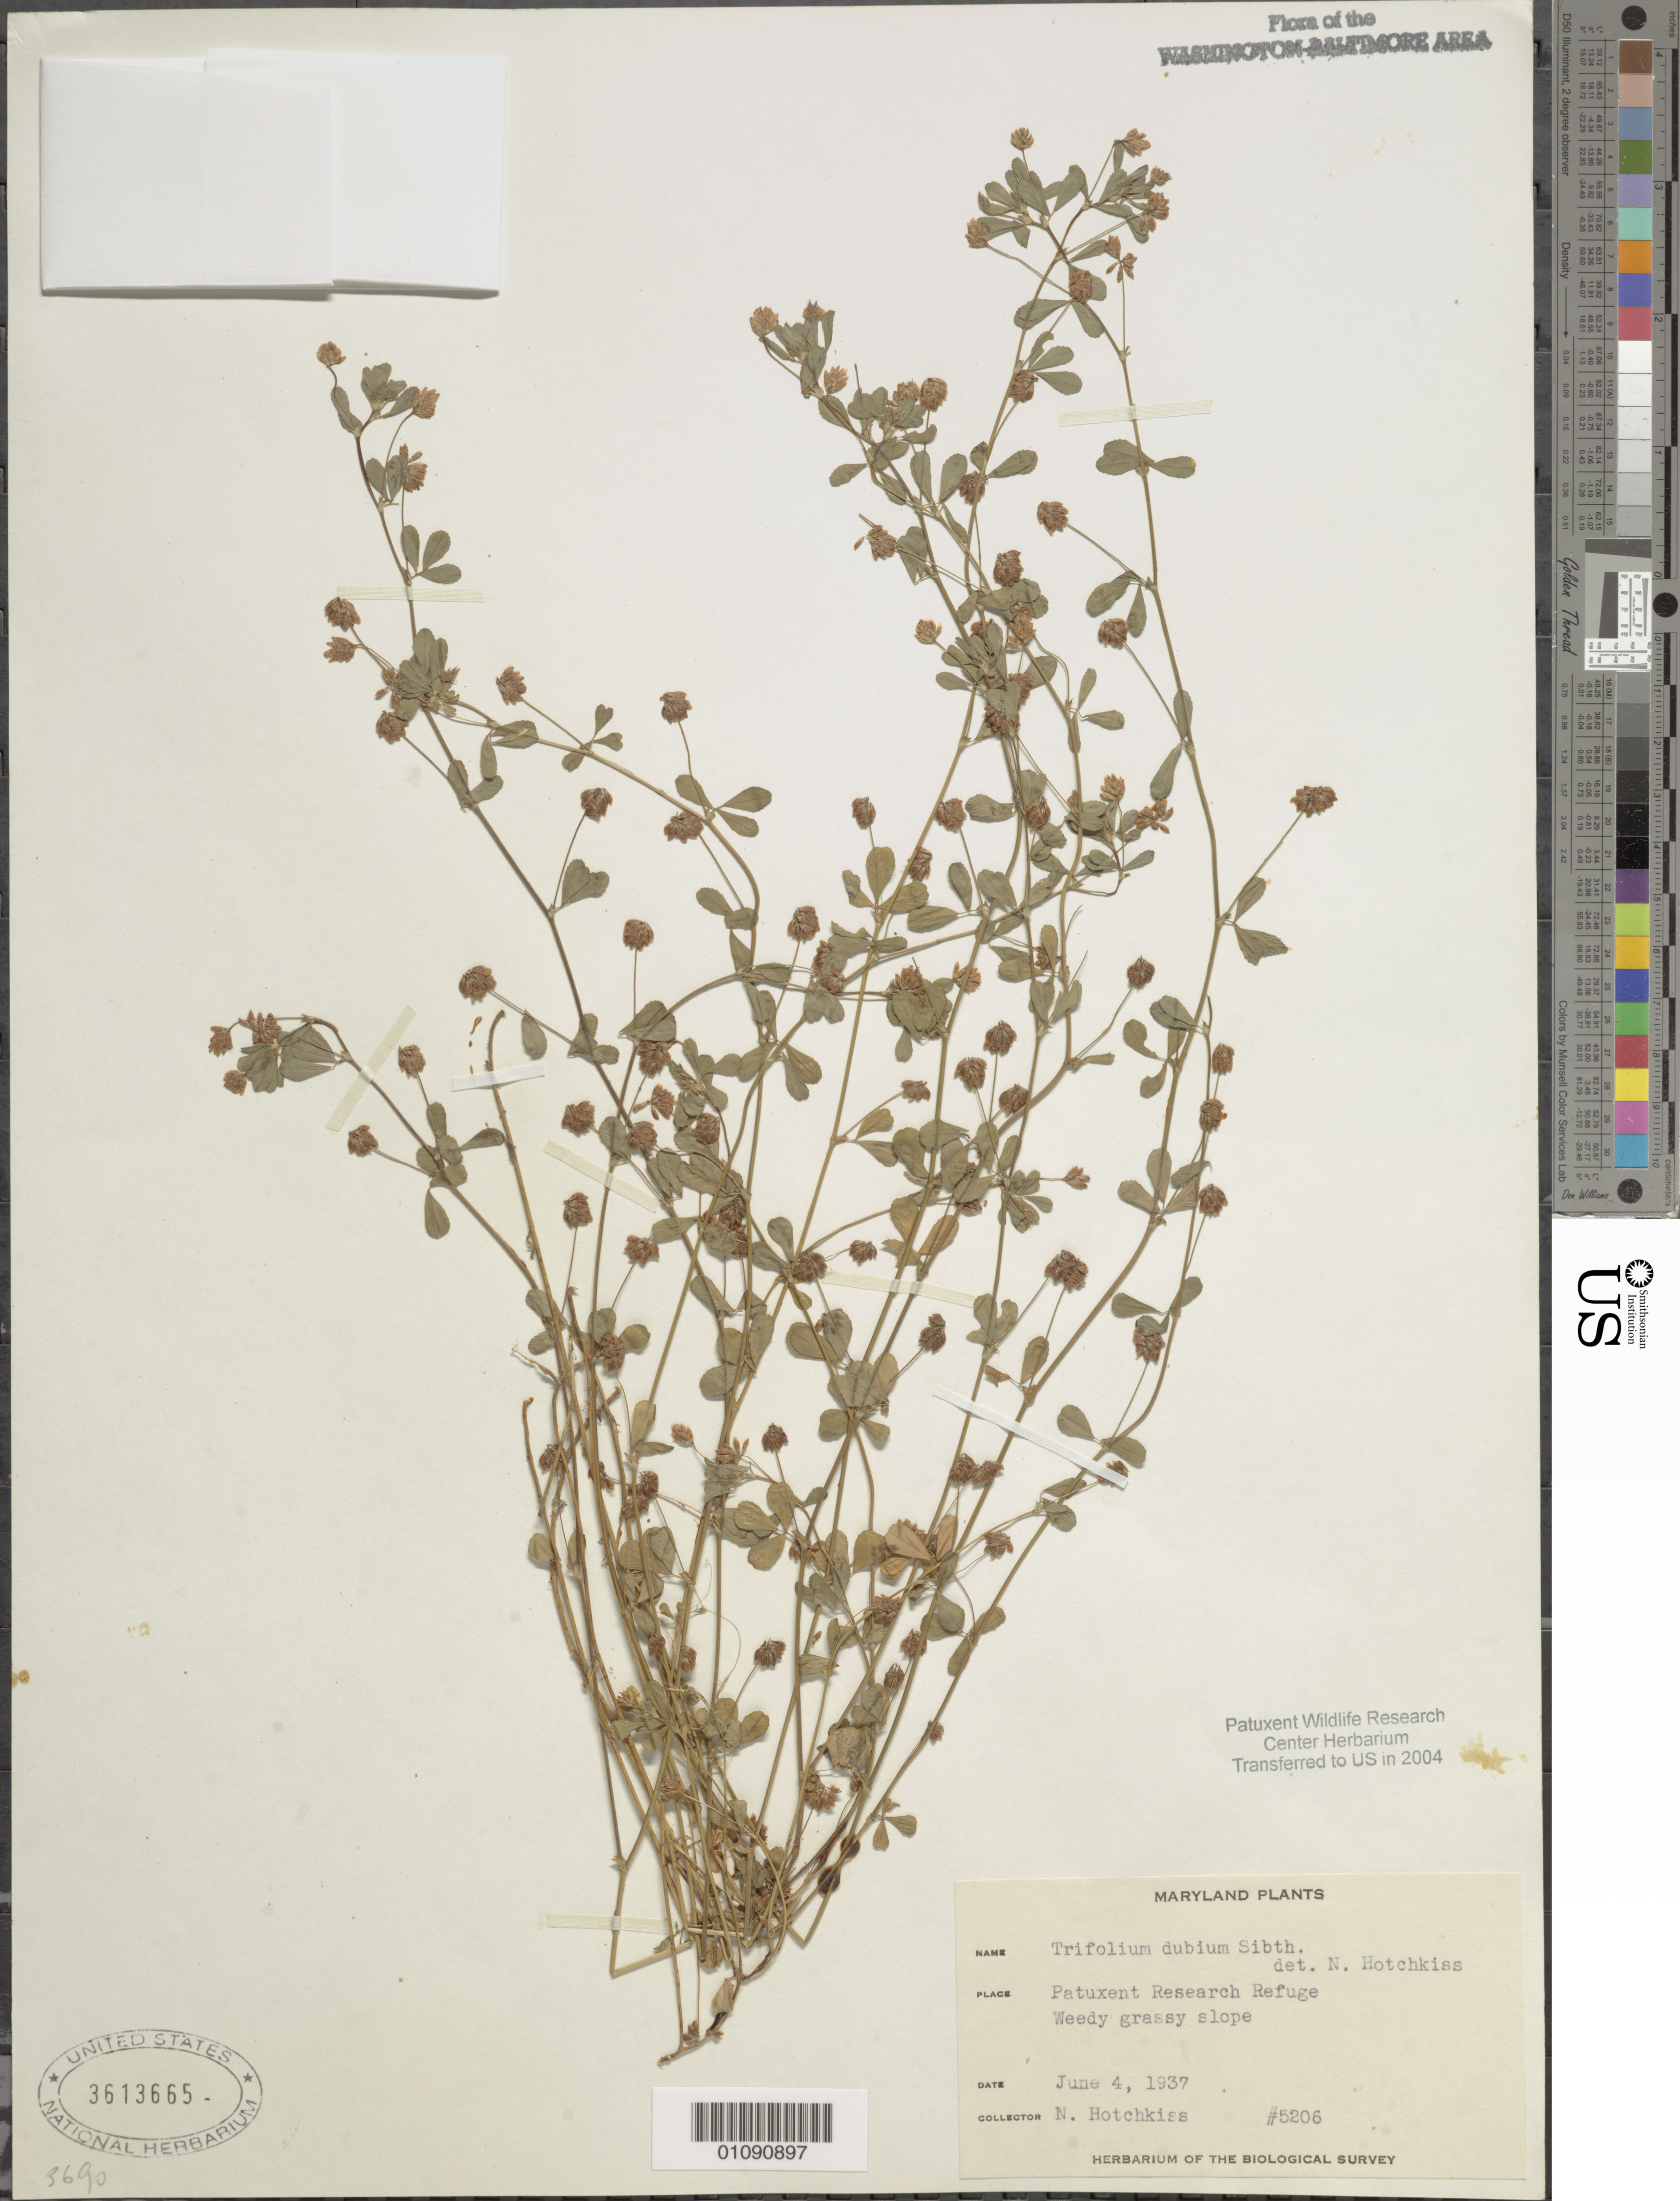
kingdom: Plantae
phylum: Tracheophyta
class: Magnoliopsida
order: Fabales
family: Fabaceae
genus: Trifolium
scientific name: Trifolium dubium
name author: Sibth.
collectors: N. Hotchkiss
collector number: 5206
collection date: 1937-06-04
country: United States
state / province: Maryland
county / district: Prince George's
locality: Patuxent Wildlife Refuge.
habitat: Weedy grassy slope.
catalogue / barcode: US 3613665